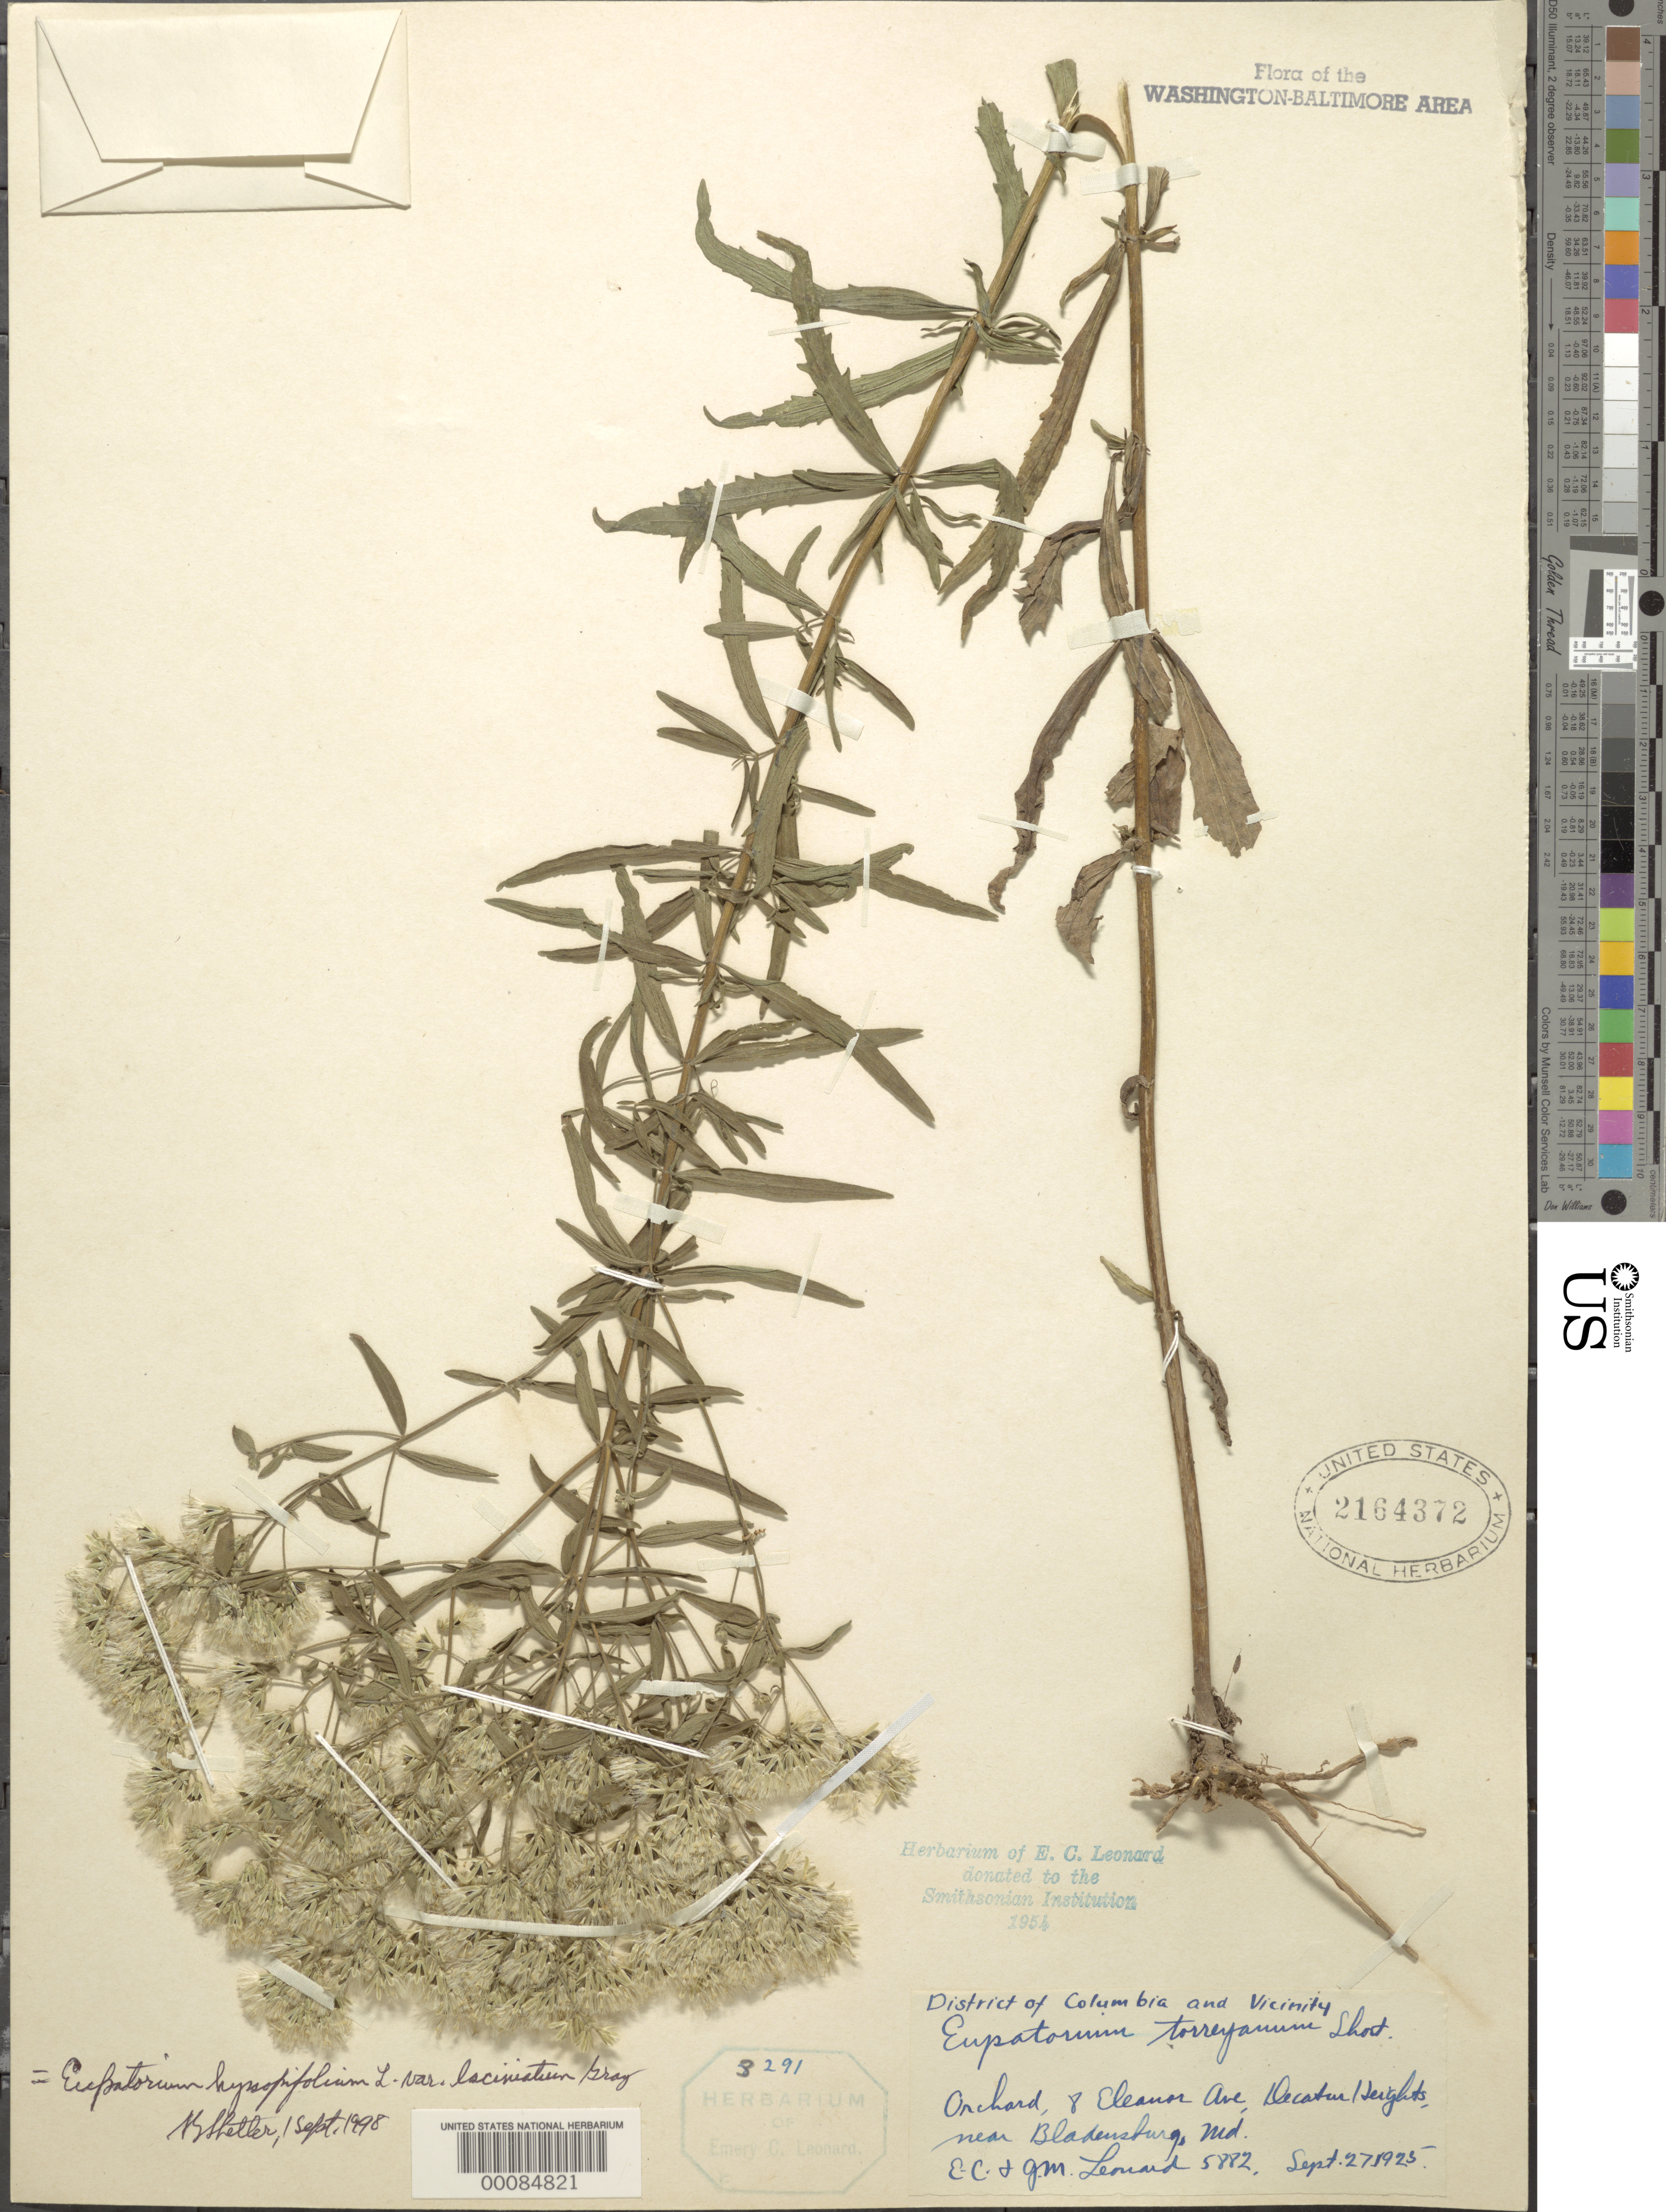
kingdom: Plantae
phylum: Tracheophyta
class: Magnoliopsida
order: Asterales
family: Asteraceae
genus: Eupatorium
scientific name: Eupatorium hyssopifolium var. laciniatum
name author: A. Gray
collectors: E. C. Leonard & G. M. Leonard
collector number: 5882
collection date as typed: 27 Sep 1925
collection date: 1925-09-27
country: United States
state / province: Maryland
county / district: Prince George's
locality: Decatur Heights, Bladensburg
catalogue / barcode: US 2164372